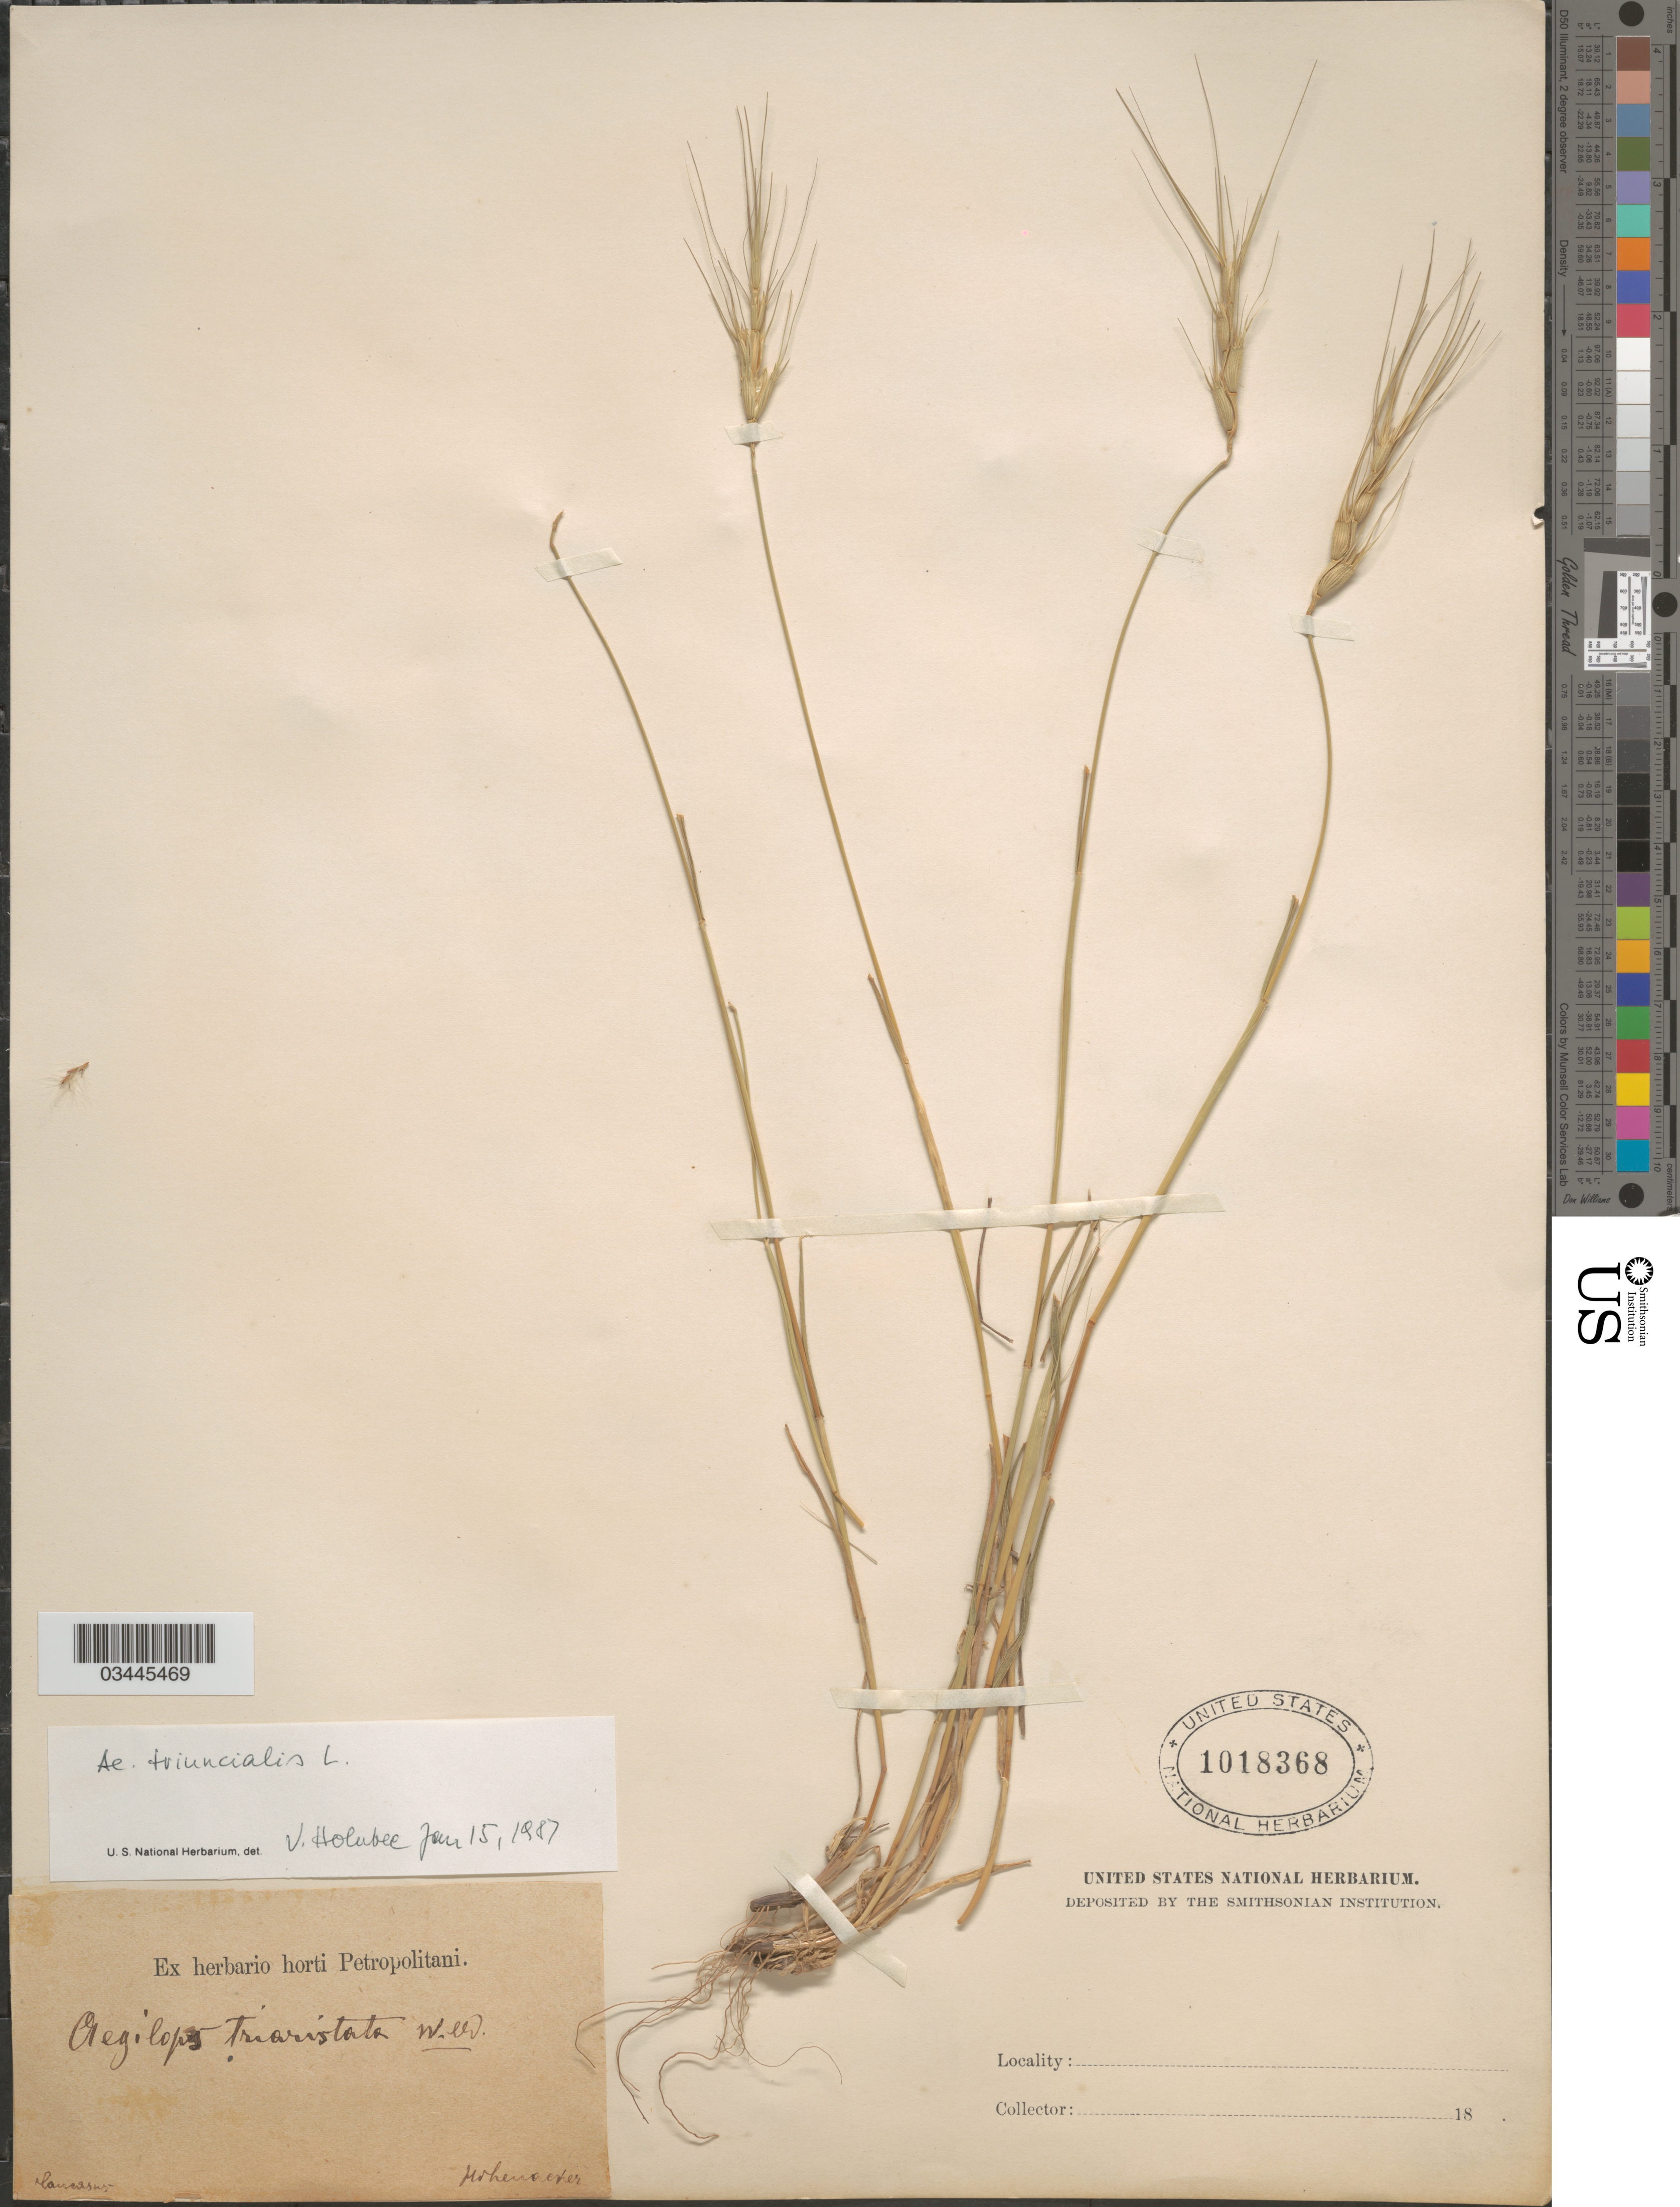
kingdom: Plantae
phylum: Tracheophyta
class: Liliopsida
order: Poales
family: Poaceae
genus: Aegilops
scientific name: Aegilops triuncialis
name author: L.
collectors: Hohenacker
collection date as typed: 18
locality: Caucasus.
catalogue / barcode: US 1018368